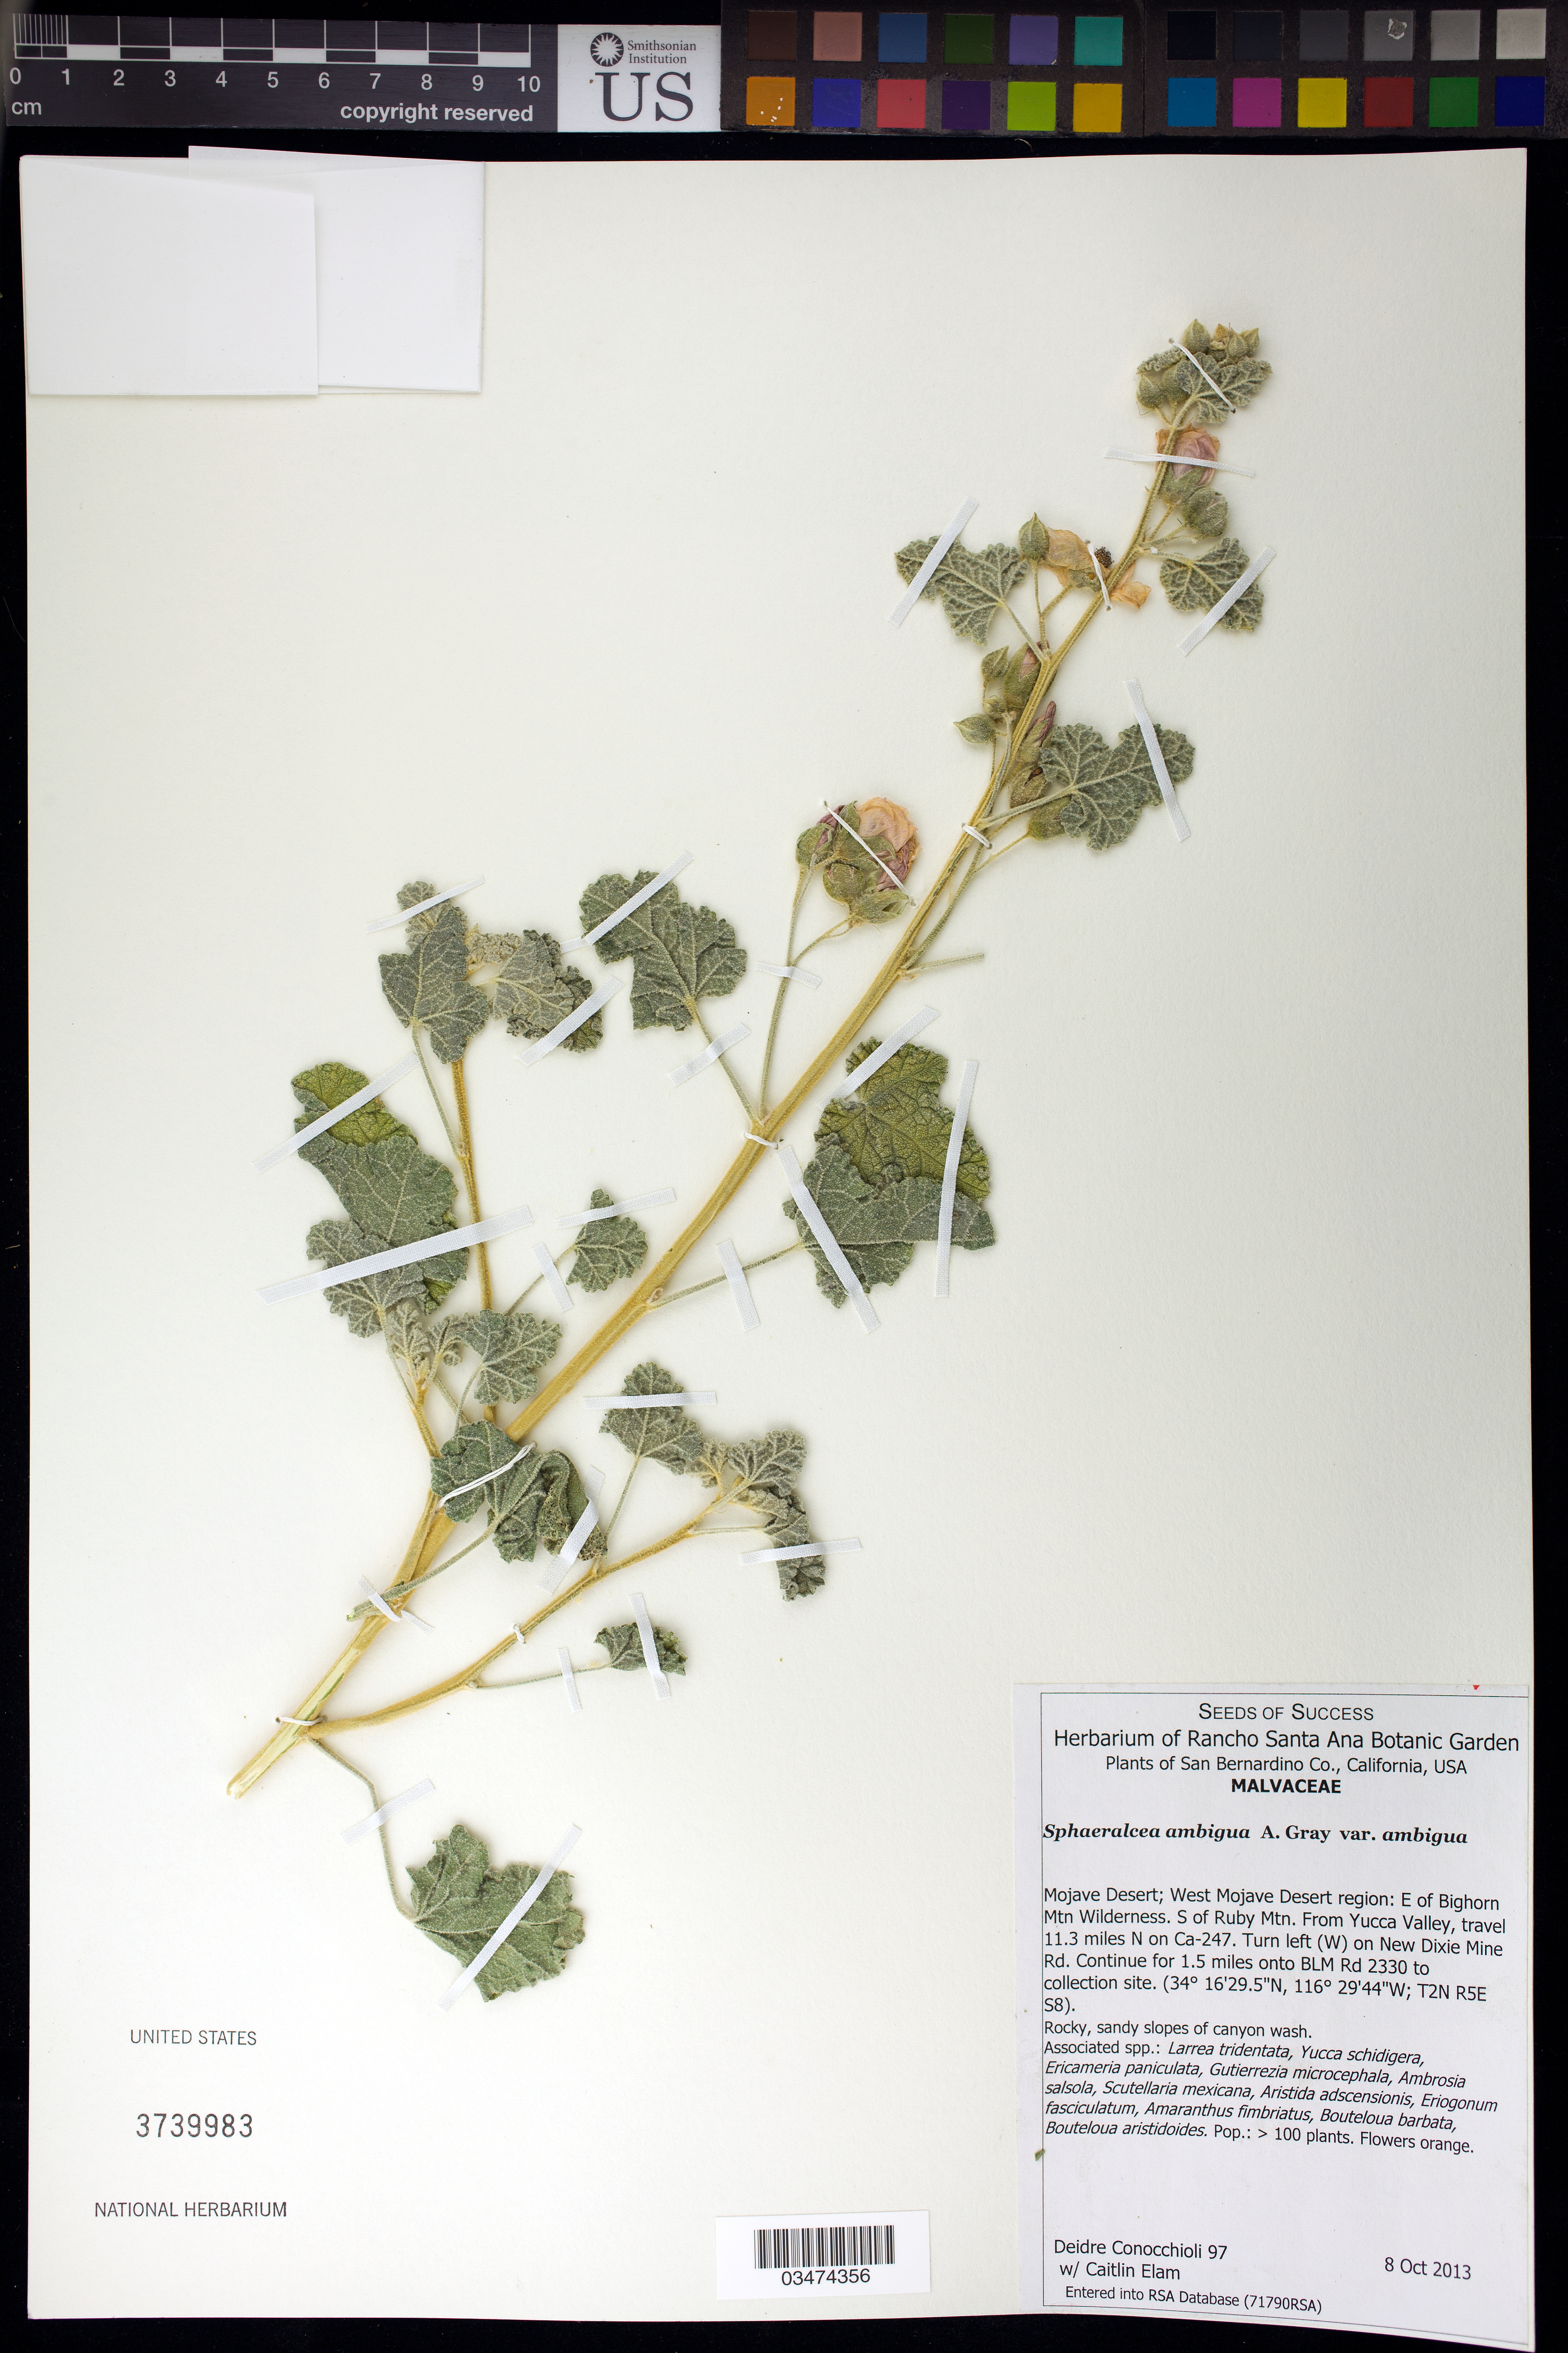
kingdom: Plantae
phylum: Tracheophyta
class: Magnoliopsida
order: Malvales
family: Malvaceae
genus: Sphaeralcea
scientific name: Sphaeralcea ambigua var. ambigua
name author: A. Gray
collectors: D. Conocchioli & C. Elam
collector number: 97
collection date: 2013-10-08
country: United States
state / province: California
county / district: San Bernardino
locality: Mojave Desert, west region, E of Bighorn Mtn Wilderness. S of Ruby Mtn. 11.3 mi. N on CA-247, turn left (W) on New Dixie Mine Rd. for 1.5 mi. onto BLM Rd 2330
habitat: Rocky, sandy slopes of canyon wash.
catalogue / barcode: US 3739983